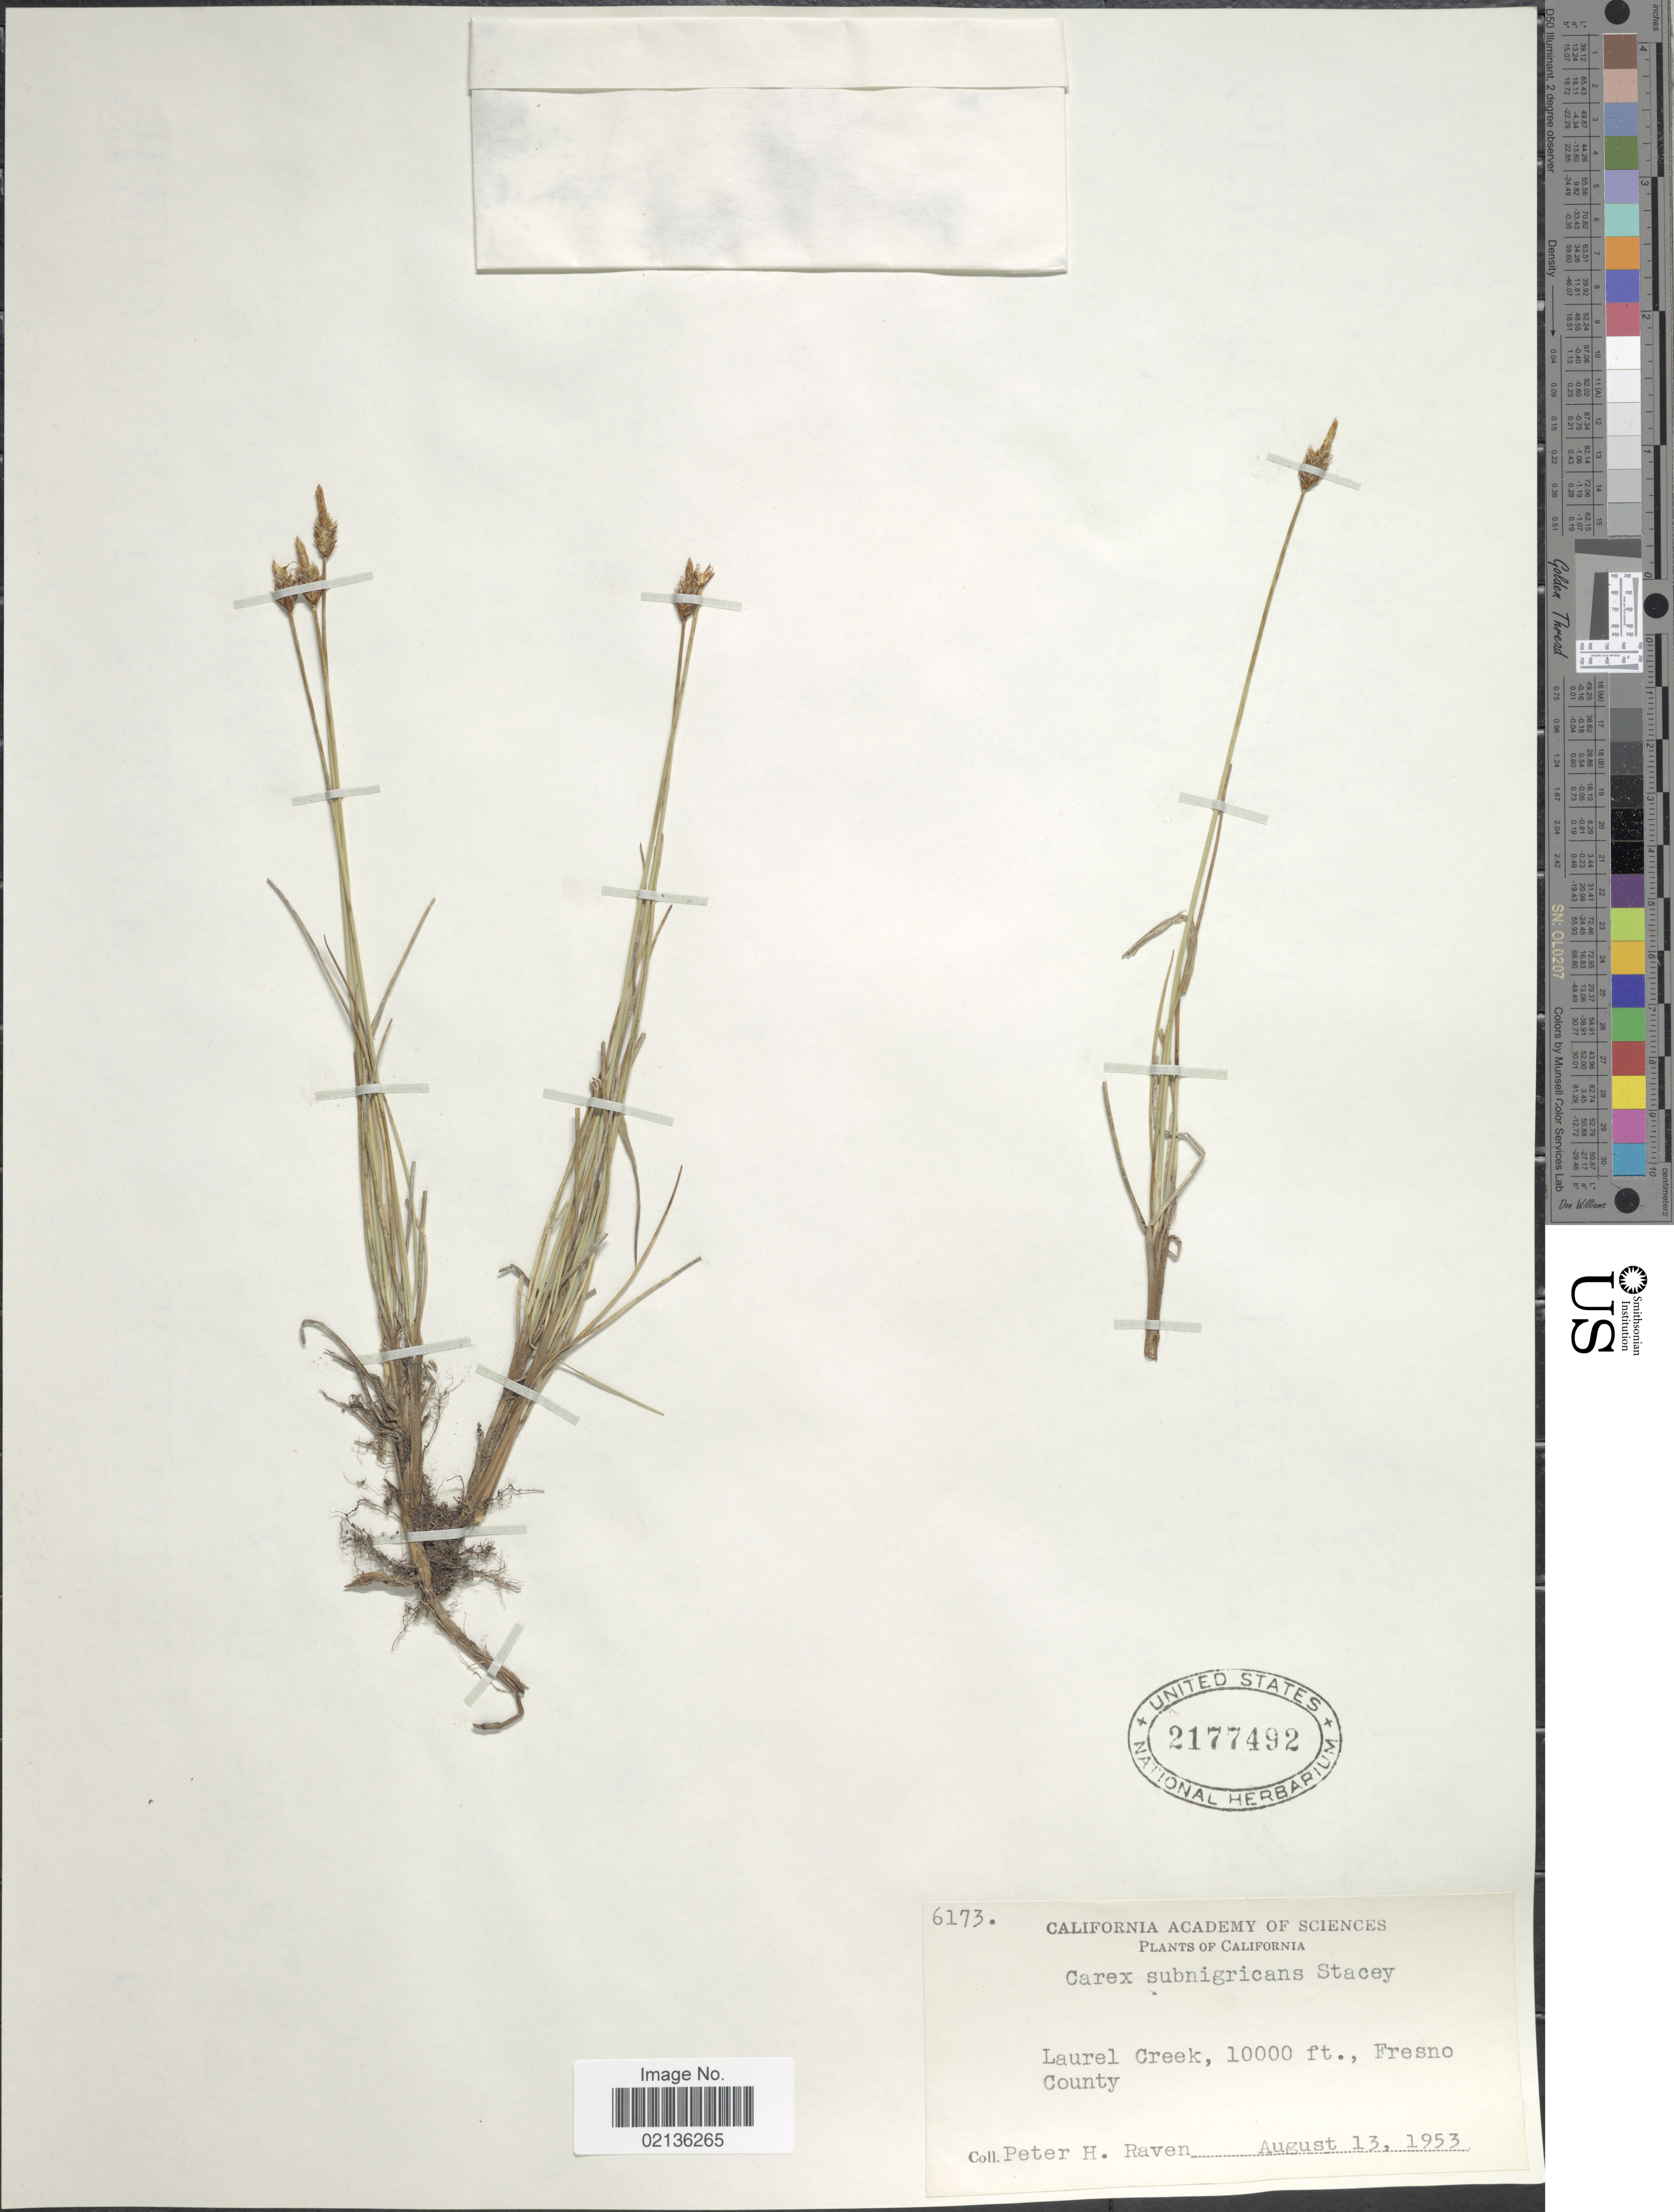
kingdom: Plantae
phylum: Tracheophyta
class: Liliopsida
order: Poales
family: Cyperaceae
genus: Carex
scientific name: Carex subnigricans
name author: Stacey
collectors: P. Raven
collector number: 6173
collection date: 1953-08-13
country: United States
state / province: California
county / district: Fresno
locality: Laurel Creek, Fresno County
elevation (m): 3048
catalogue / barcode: US 2177492